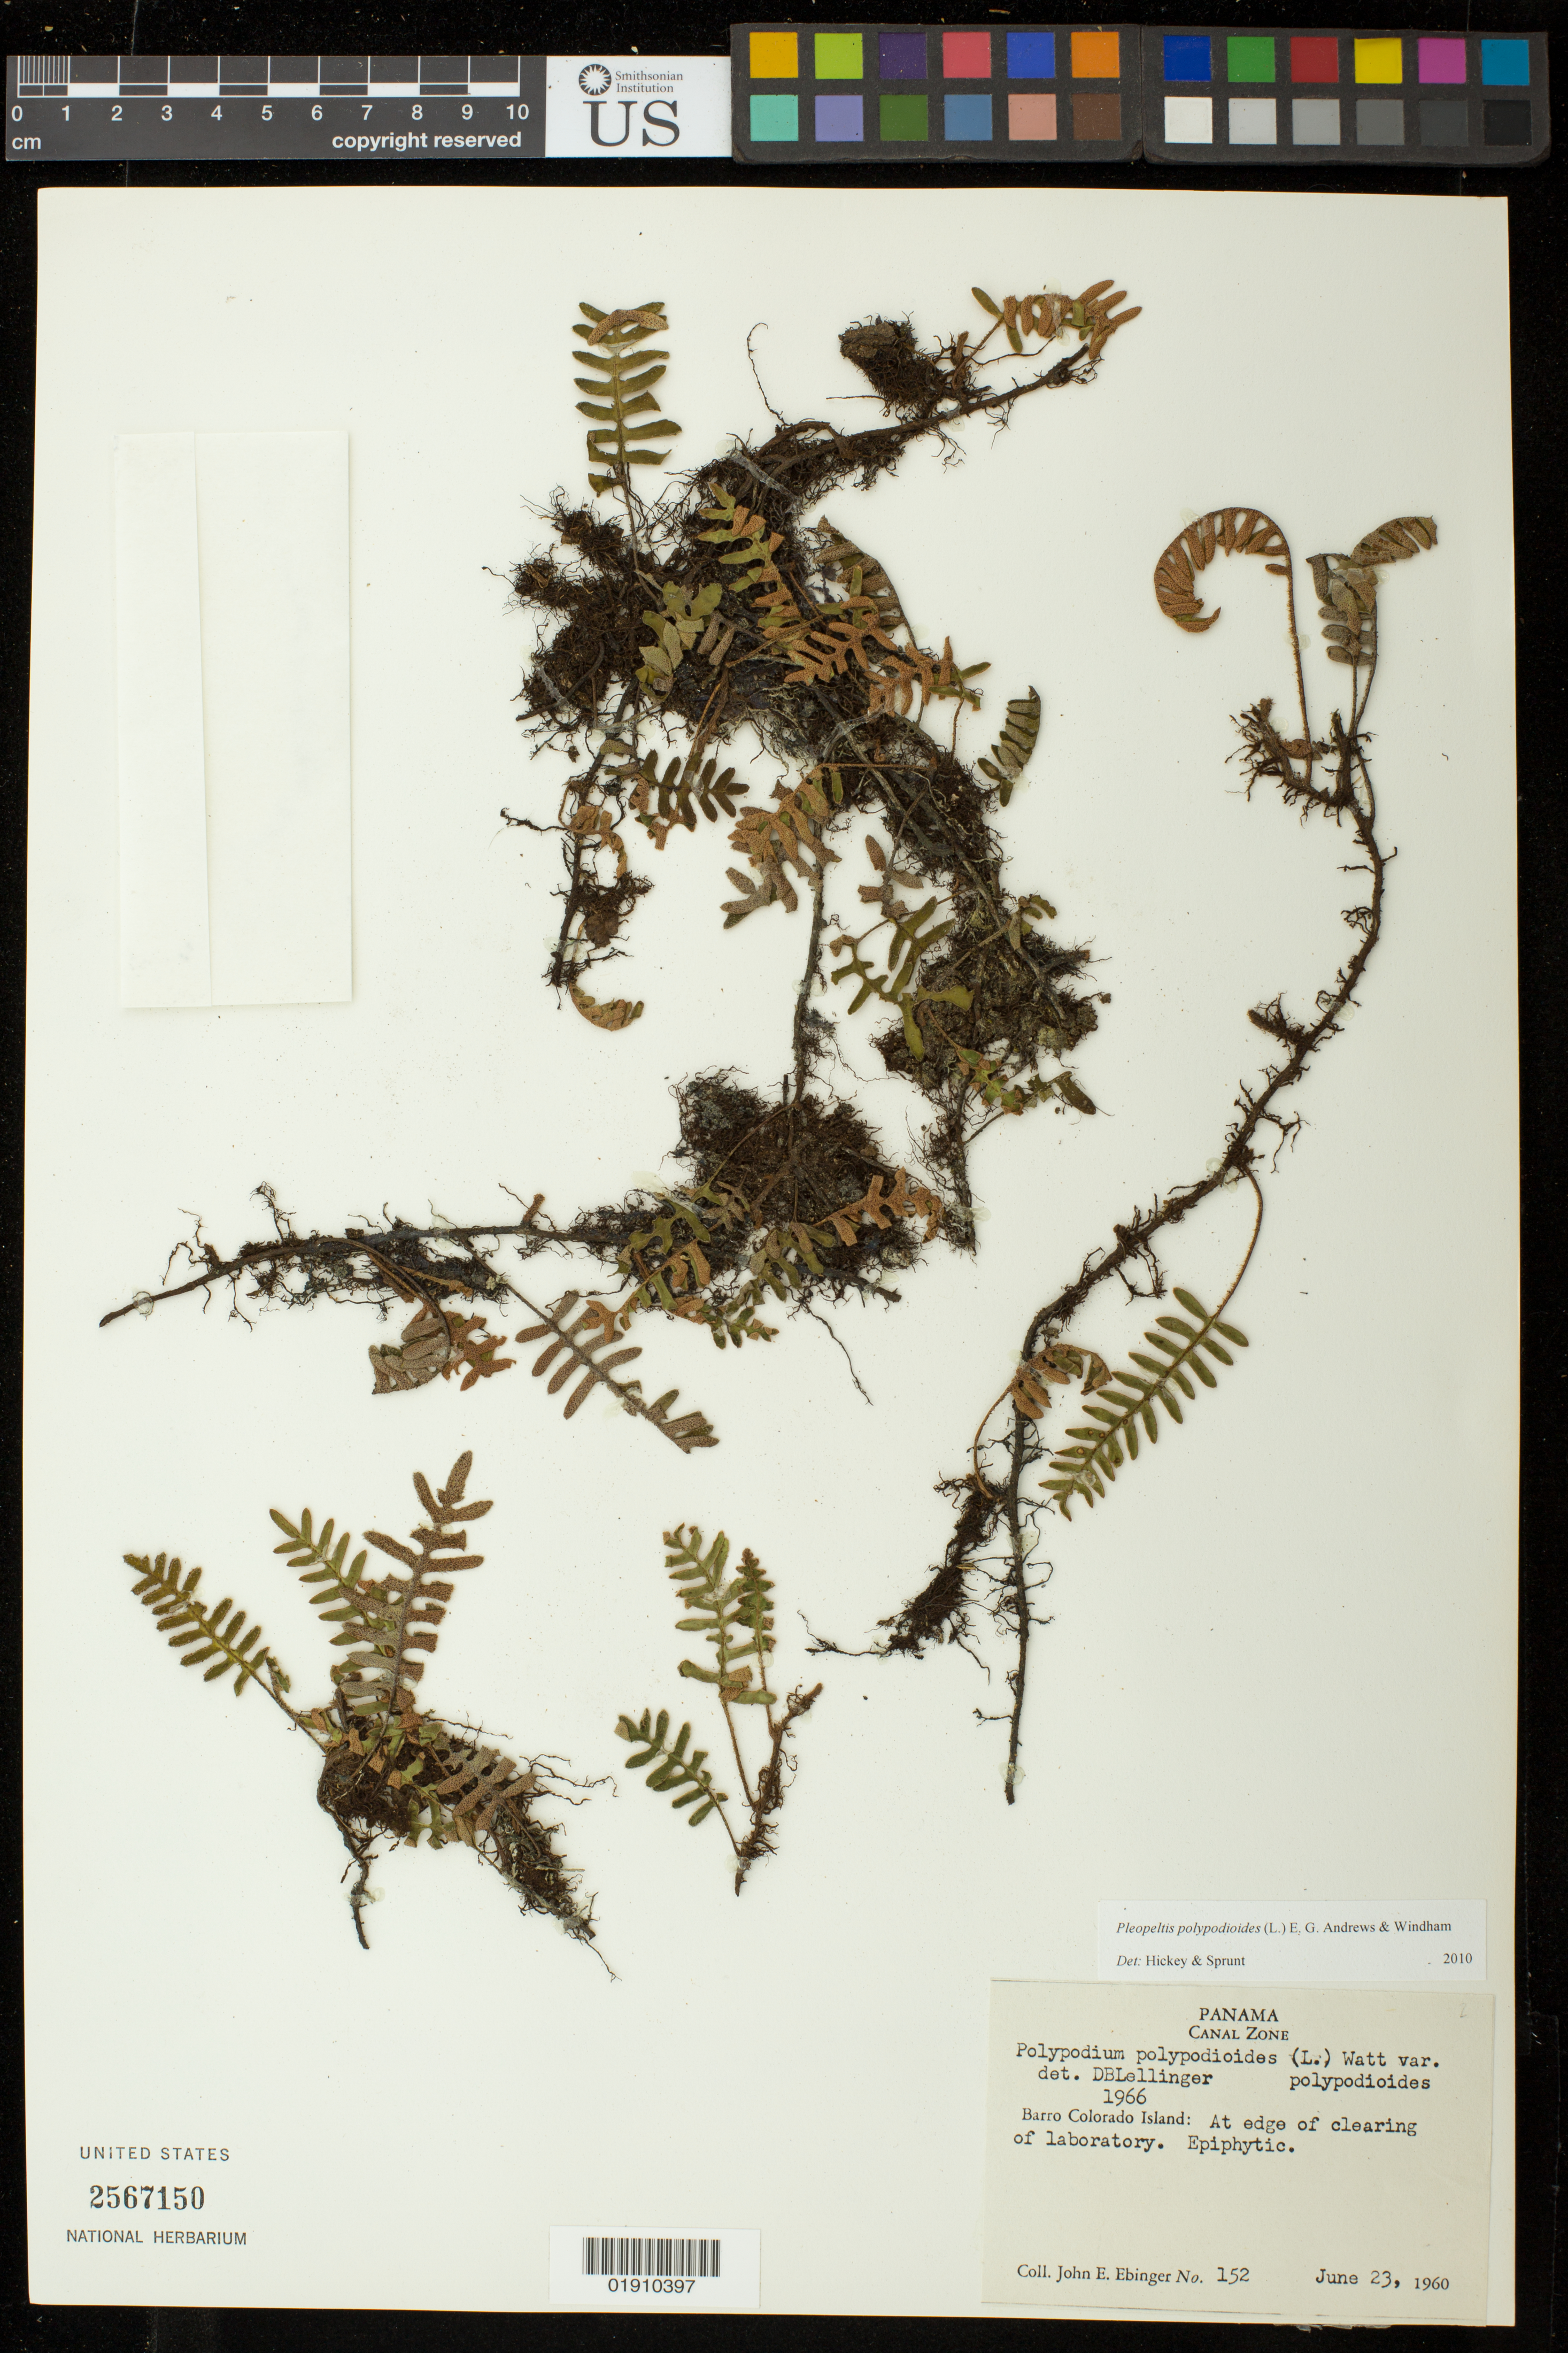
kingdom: Plantae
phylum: Tracheophyta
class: Polypodiopsida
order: Polypodiales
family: Polypodiaceae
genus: Pleopeltis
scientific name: Pleopeltis polypodioides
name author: (L.) E.G. Andrews & Windham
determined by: Hickey, R. J.; Sprunt, S. V.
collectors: J. Ebinger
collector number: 152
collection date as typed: June 23, 1960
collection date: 1960-06-23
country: Panama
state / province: Panamá Oeste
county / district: Canal Zone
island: Barro Colorado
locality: Canal Zone, Barro Colorado Island, at edge of clearing of laboratory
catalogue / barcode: US 2567150